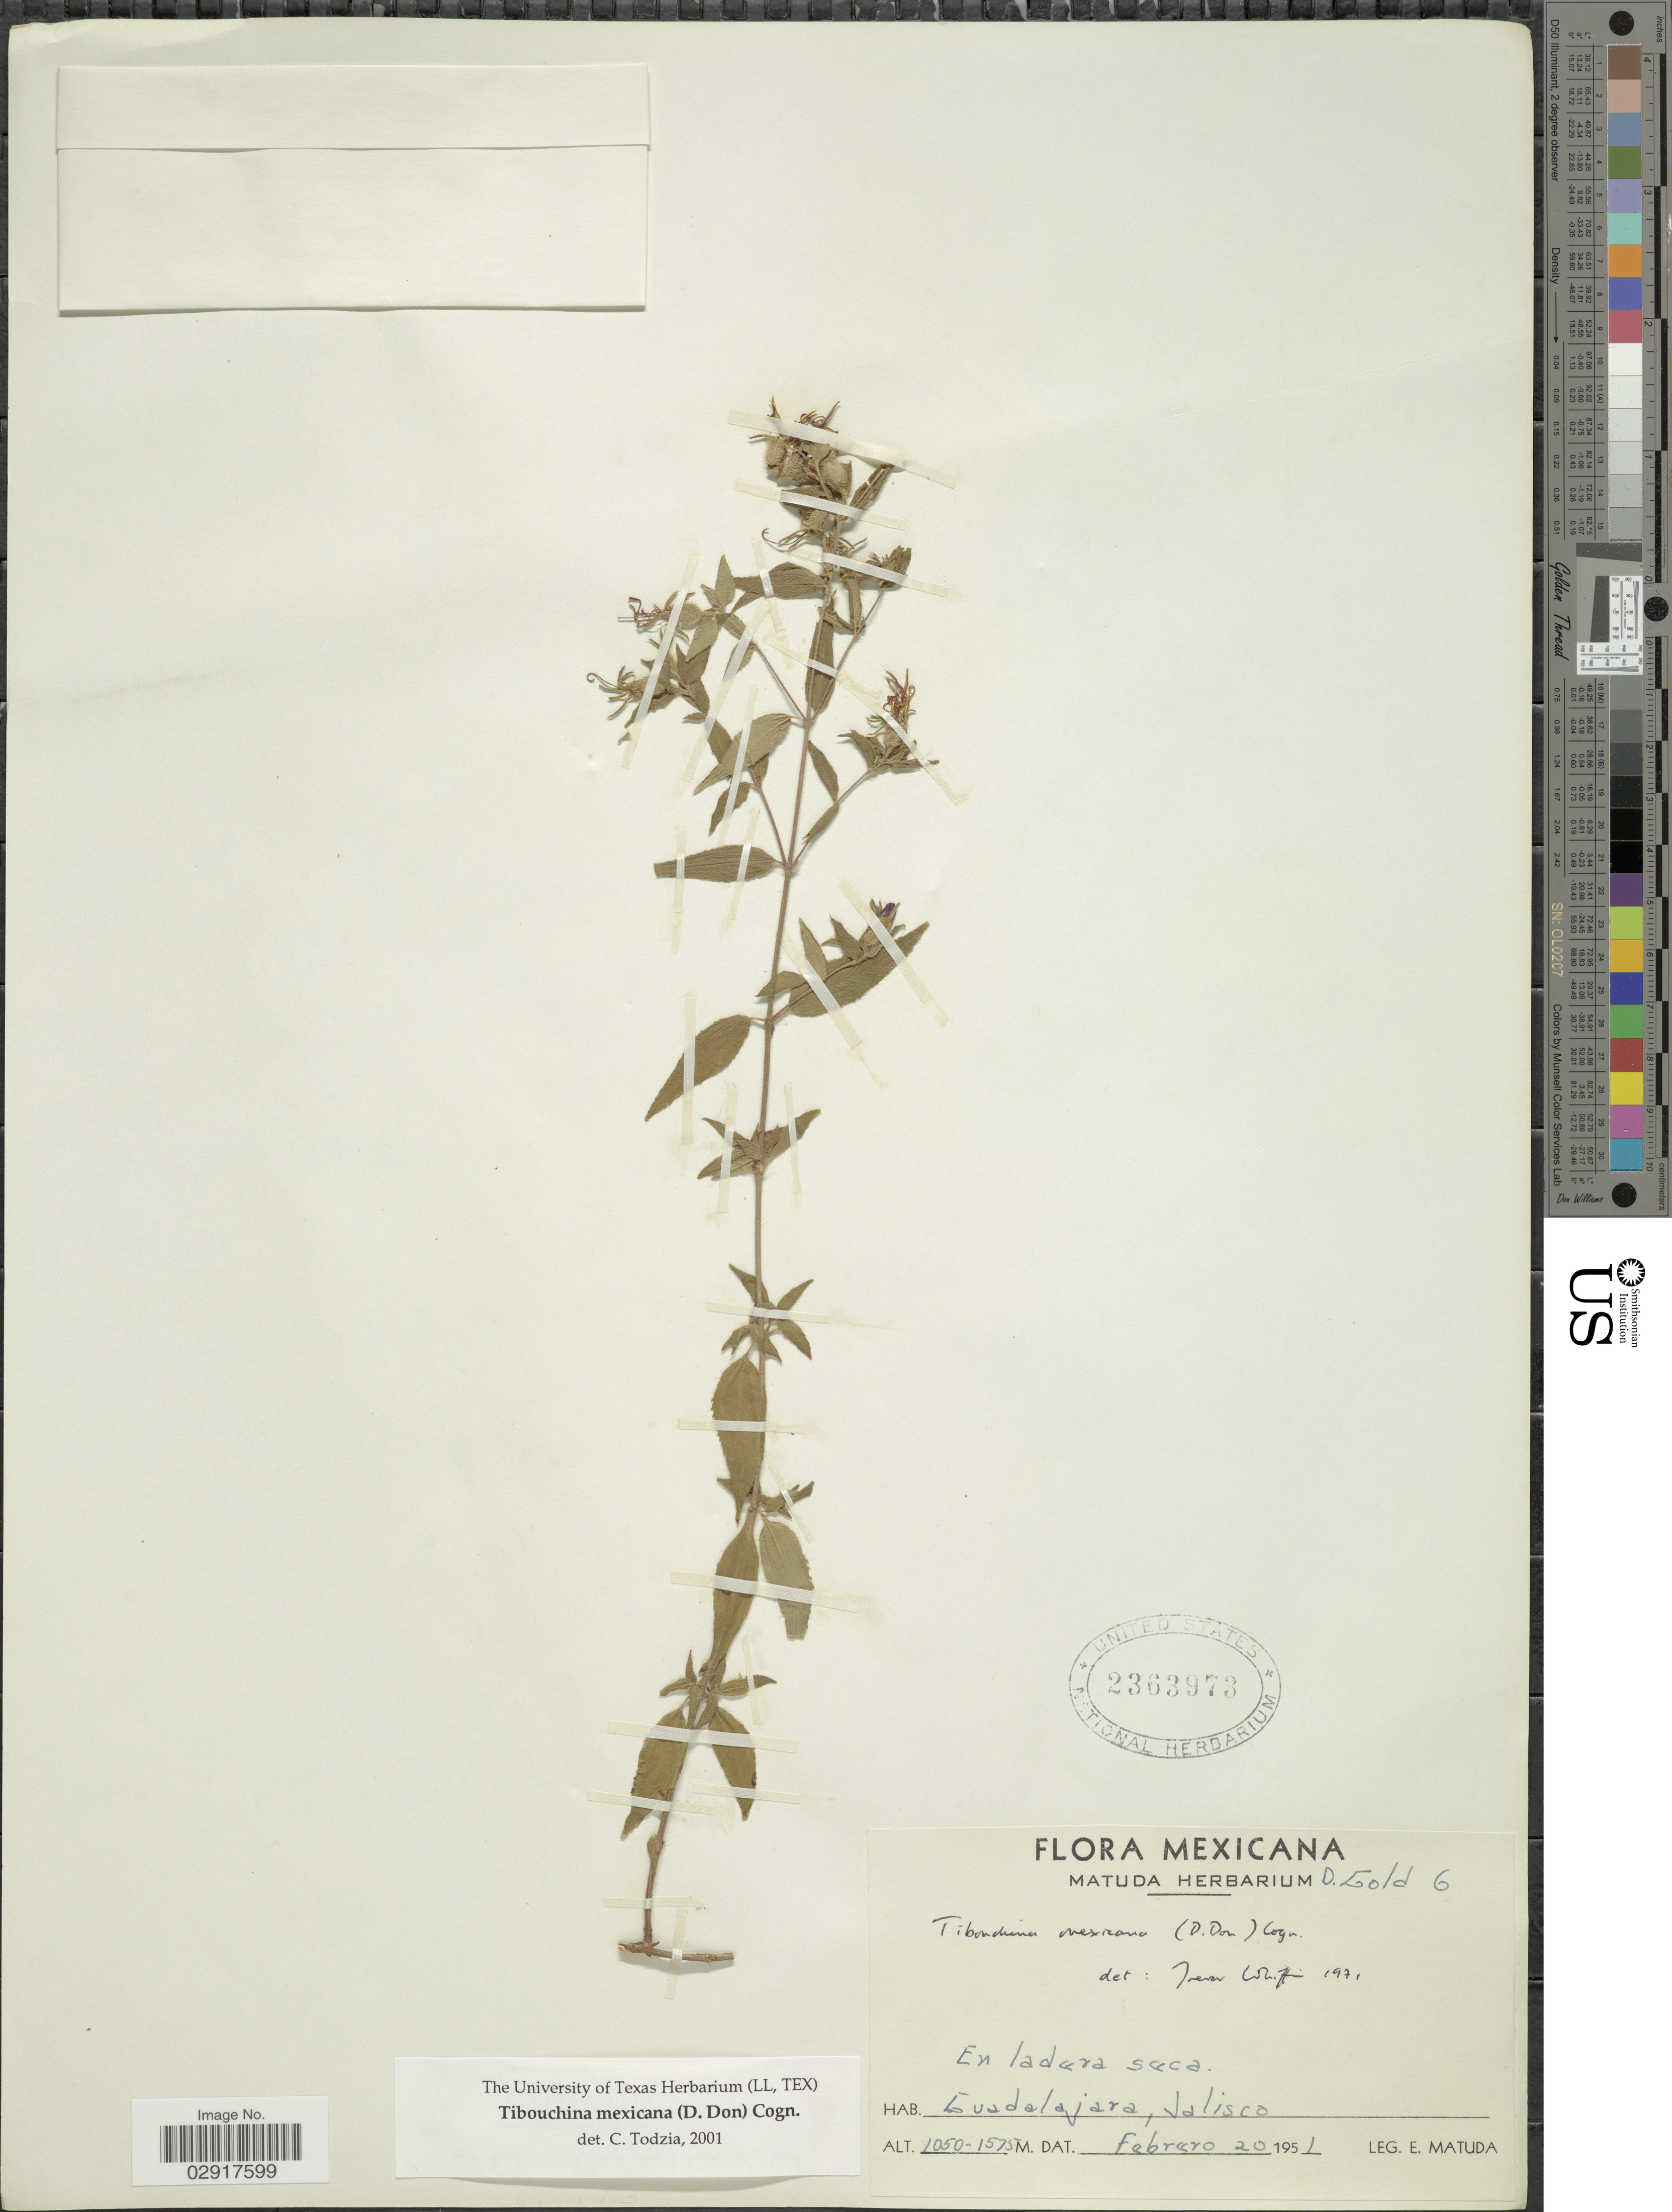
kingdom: Plantae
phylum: Tracheophyta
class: Magnoliopsida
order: Myrtales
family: Melastomataceae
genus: Chaetogastra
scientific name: Chaetogastra tortuosa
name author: (Bonpl.) DC.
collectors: E. Matuda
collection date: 1951-02-20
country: Mexico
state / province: Jalisco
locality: En ladera seca. Guadalajara.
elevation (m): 1050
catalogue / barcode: US 2363973